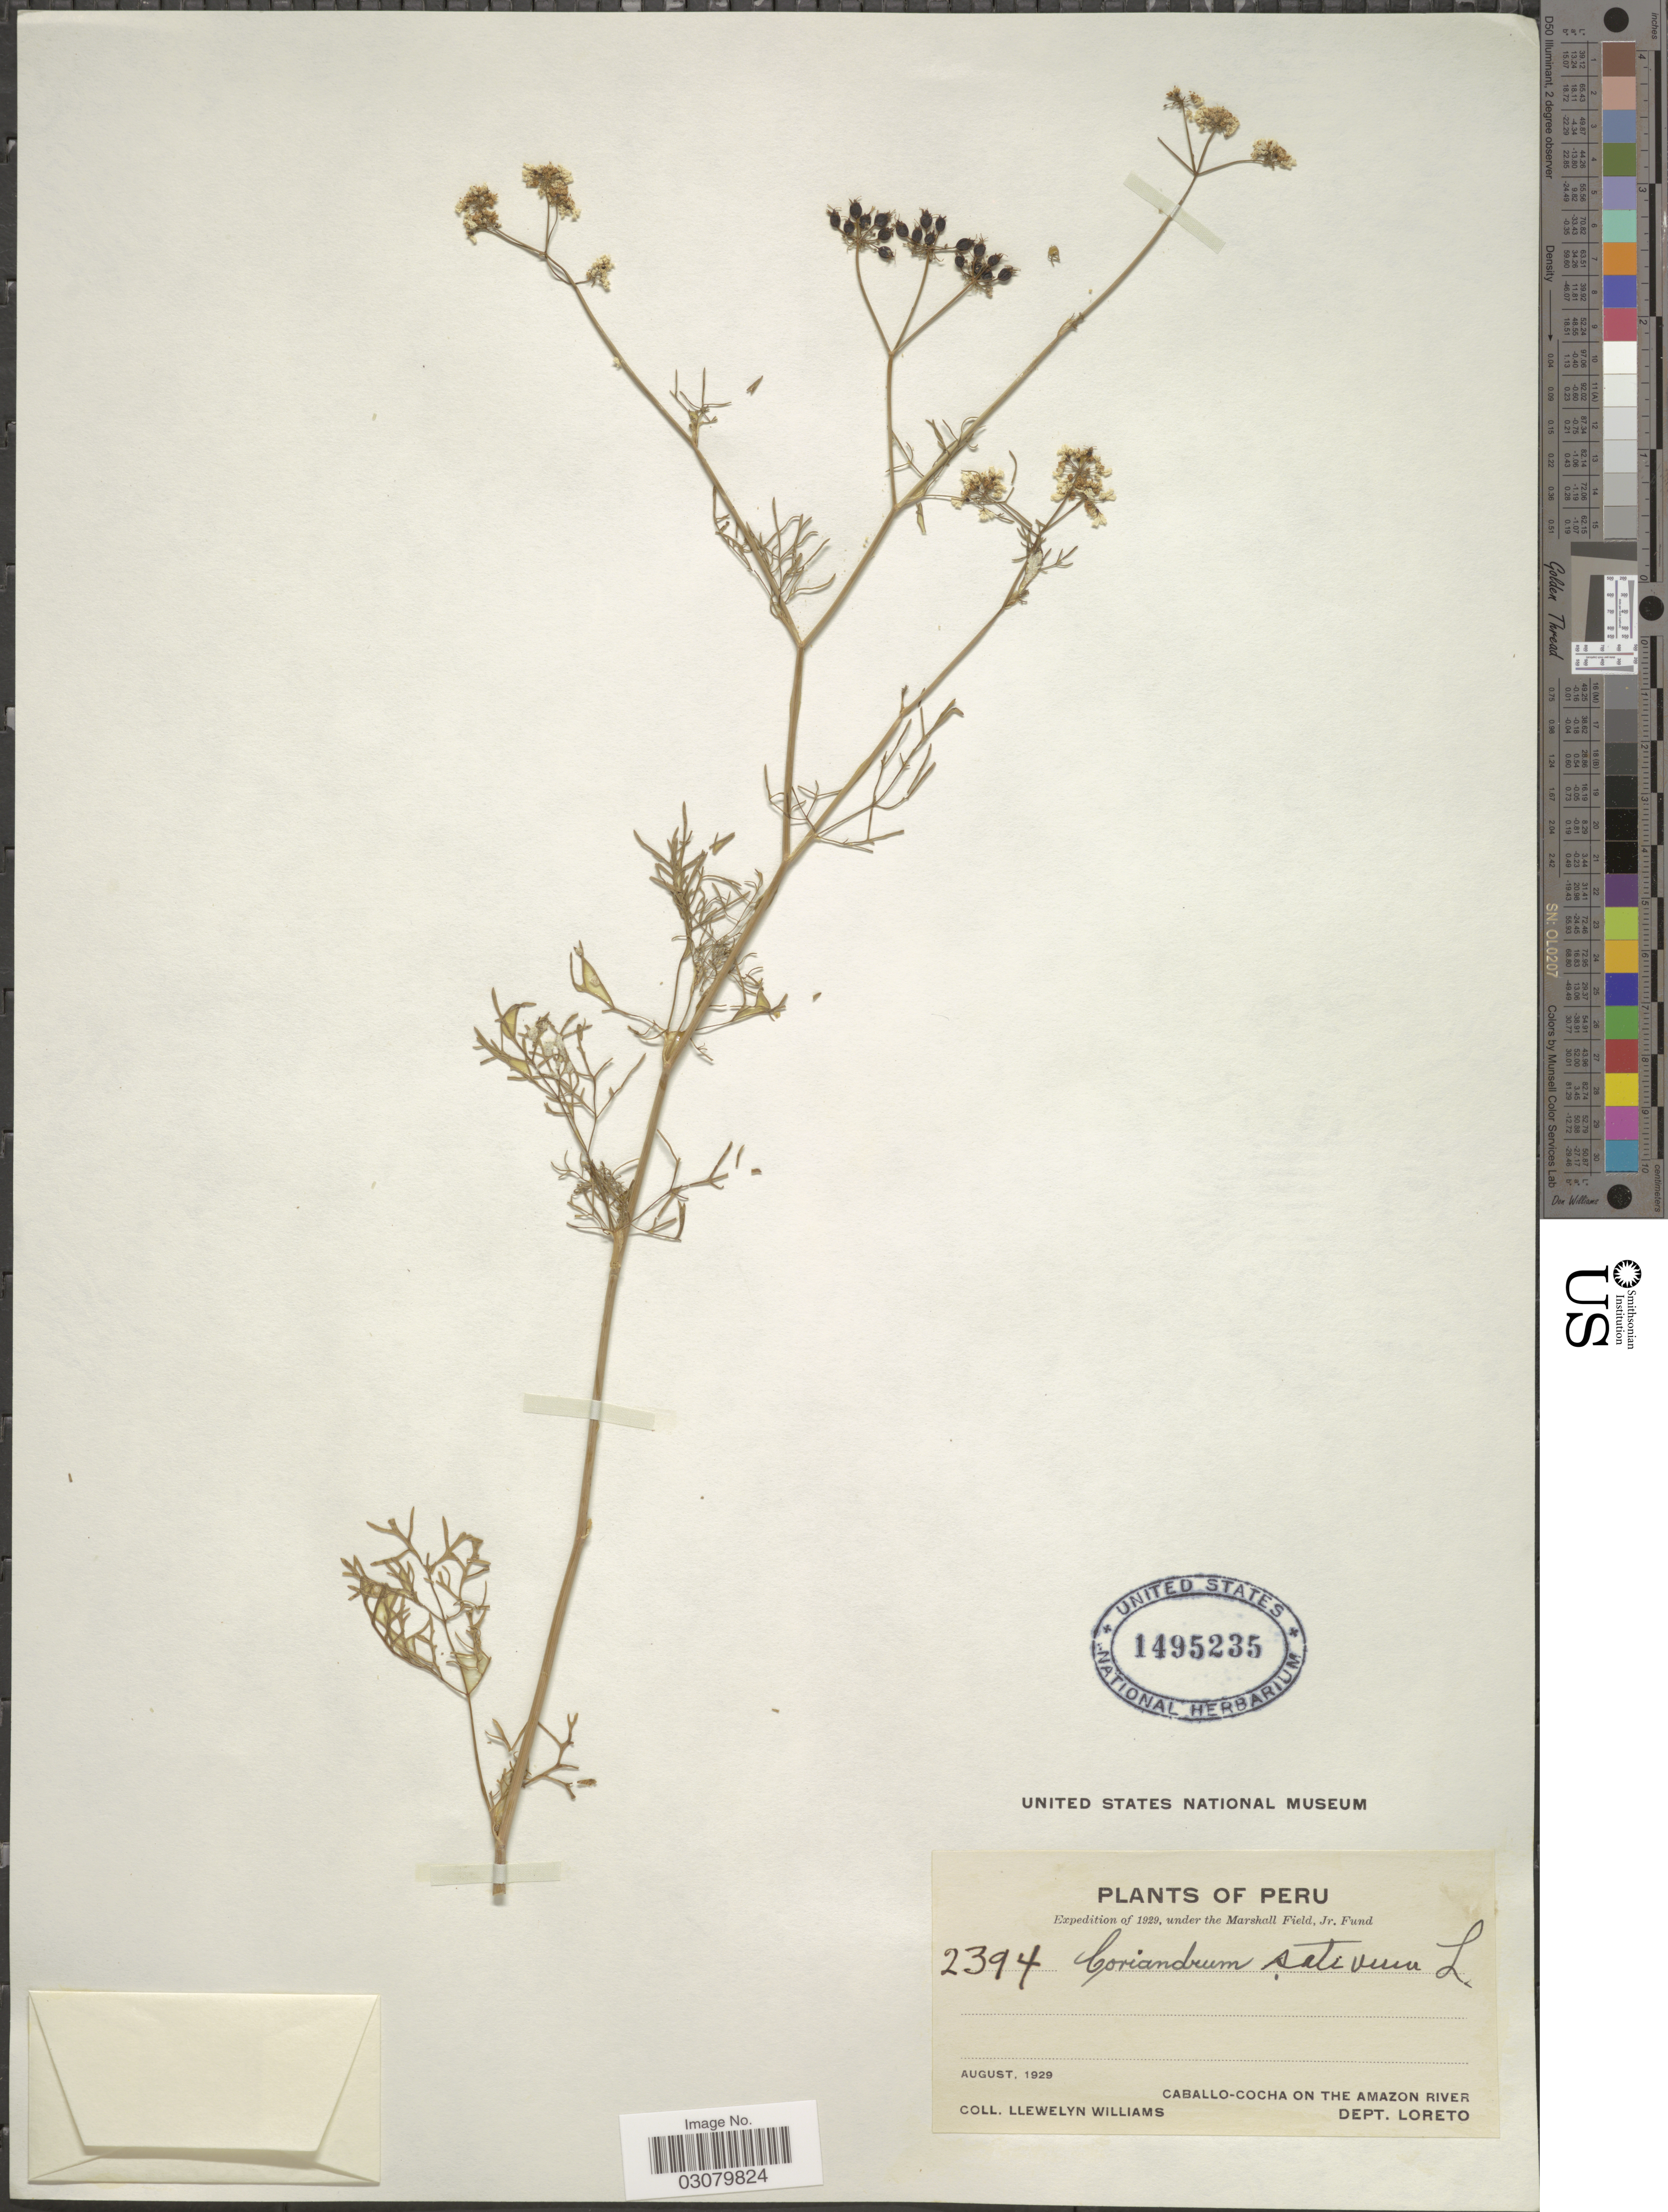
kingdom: Plantae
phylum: Tracheophyta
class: Magnoliopsida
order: Apiales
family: Apiaceae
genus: Coriandrum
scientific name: Coriandrum sativum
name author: L.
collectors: Ll. Williams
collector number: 2394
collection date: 1929-08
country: Peru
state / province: Loreto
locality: Caballo-Cocha on the Amazon River Dept. Loreto.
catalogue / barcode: US 1495235